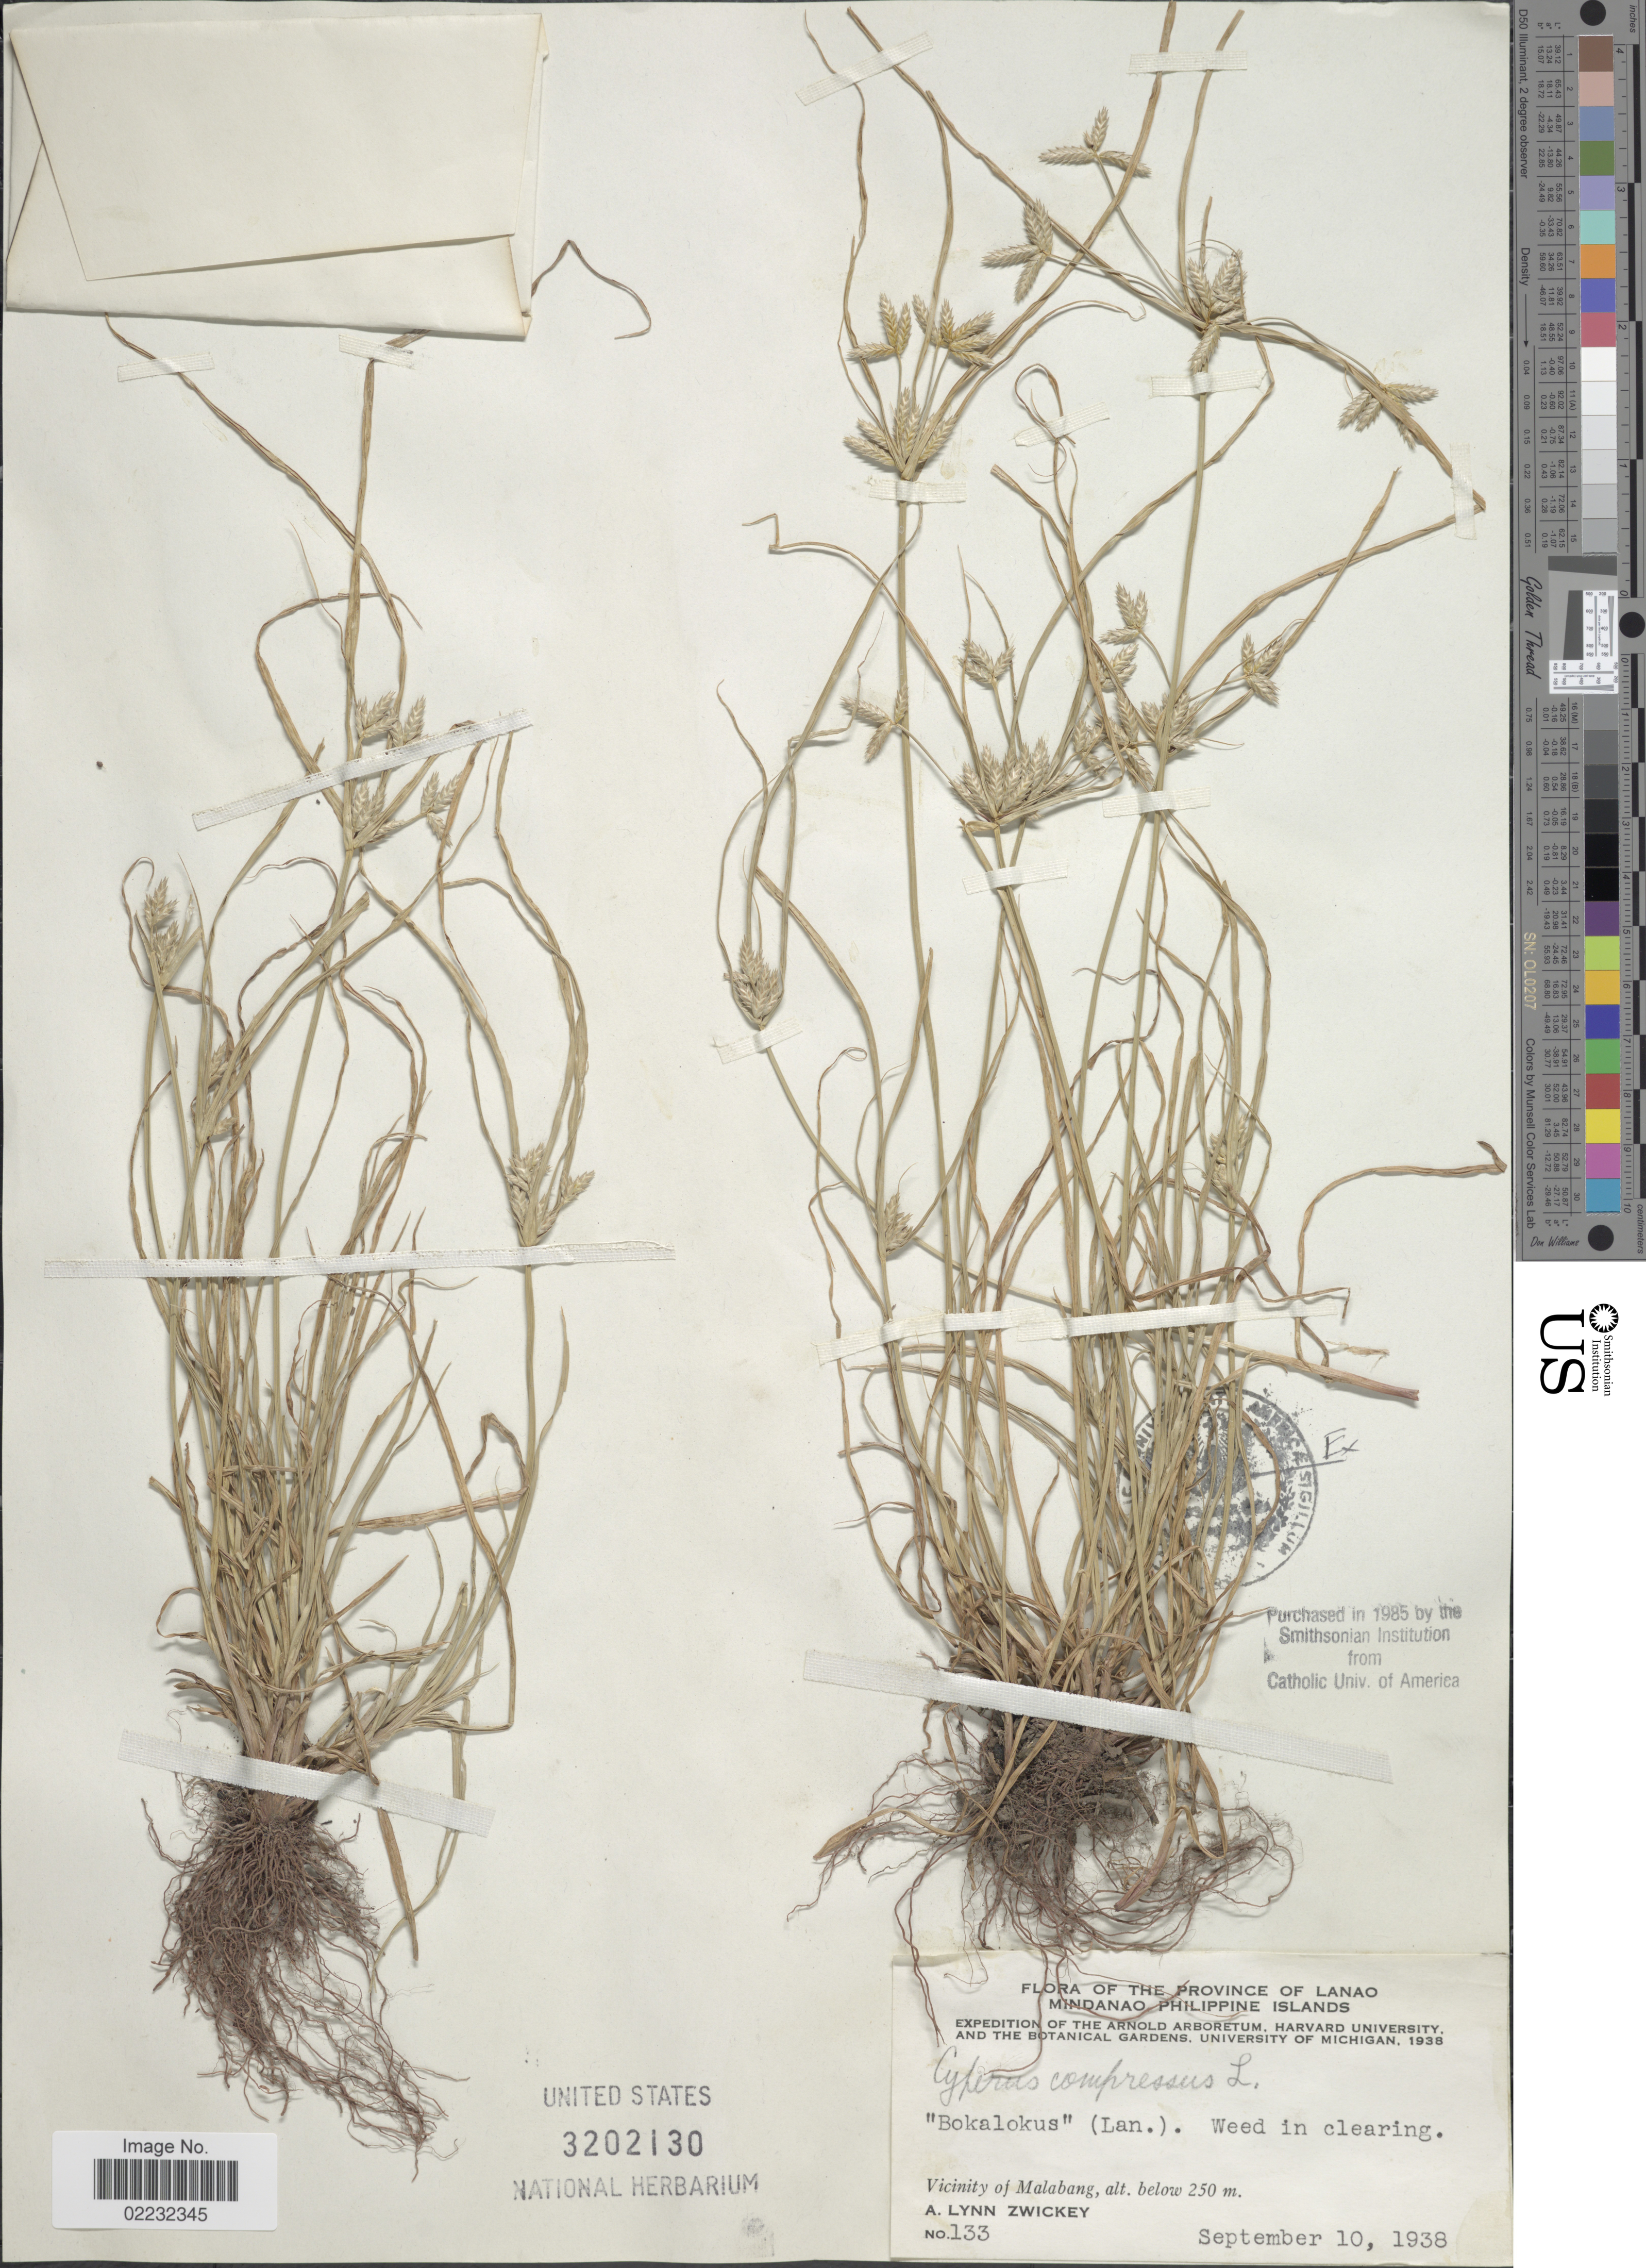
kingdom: Plantae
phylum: Tracheophyta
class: Liliopsida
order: Poales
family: Cyperaceae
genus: Cyperus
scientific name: Cyperus compressus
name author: L.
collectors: A. Zwickey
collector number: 133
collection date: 1938-09-10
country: Philippines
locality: Province of Lanao, Mindanao, in clearing, Vicinity of Malabang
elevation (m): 250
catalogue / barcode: US 3202130